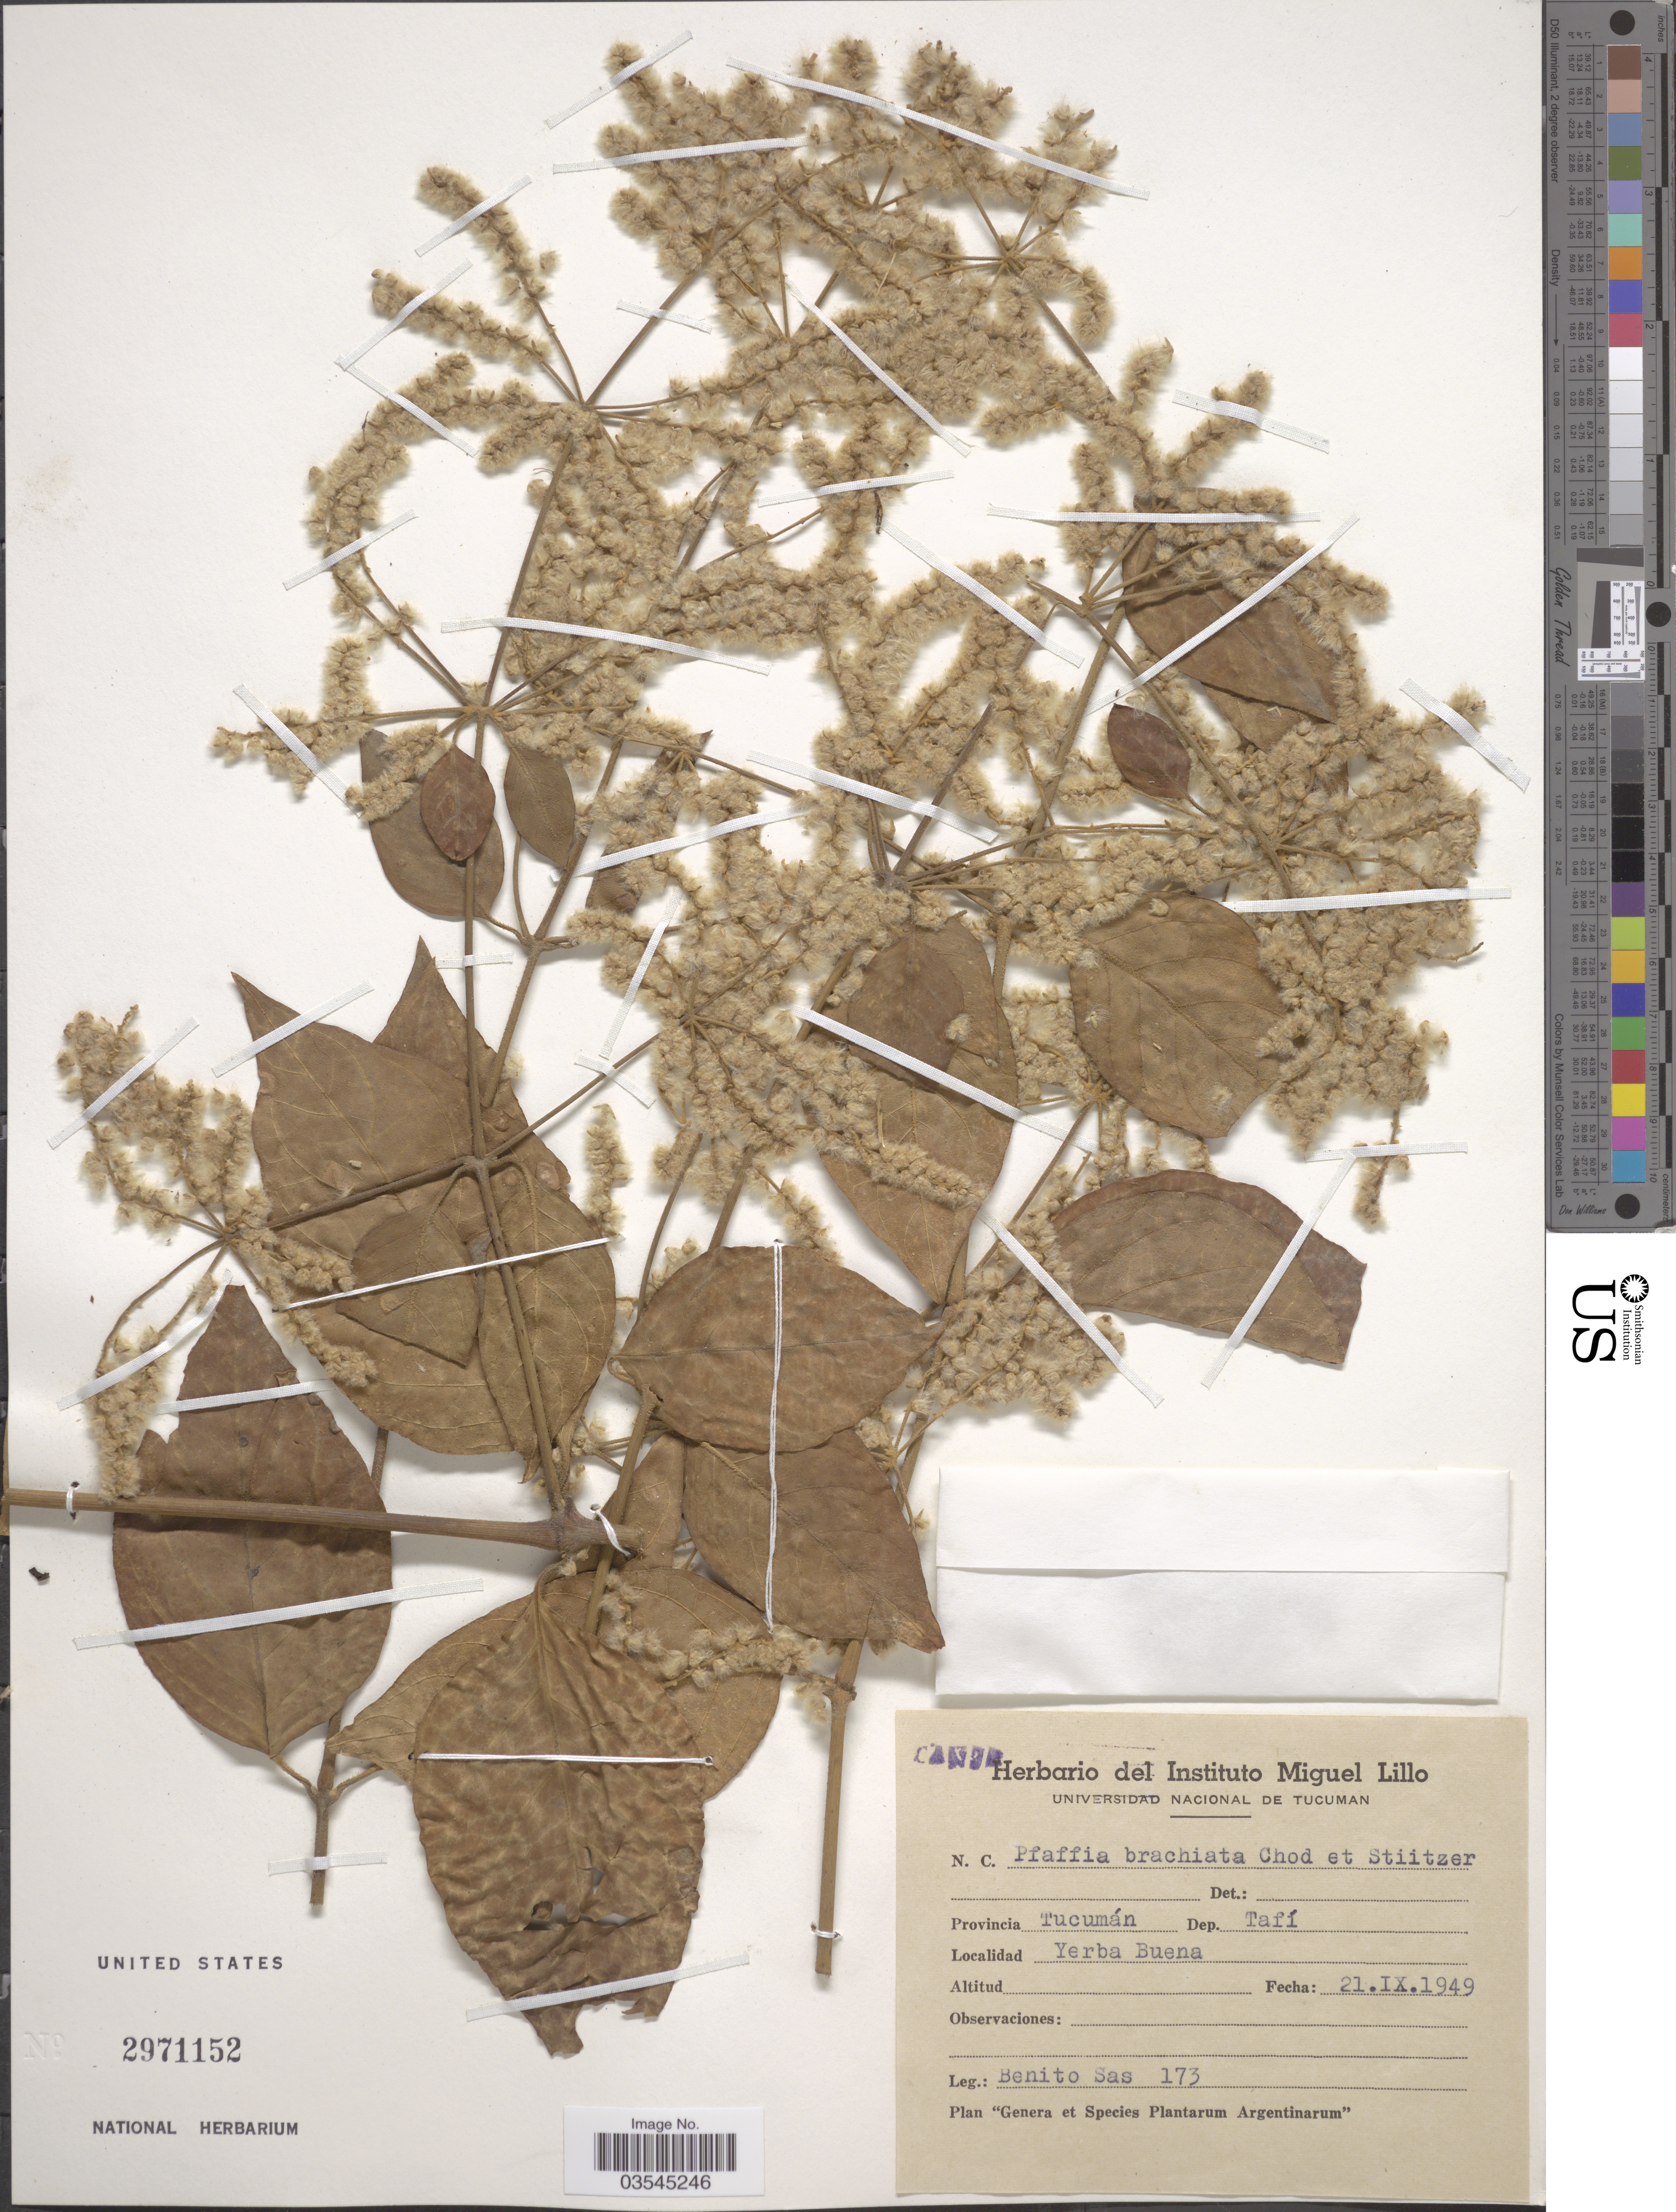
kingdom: Plantae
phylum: Tracheophyta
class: Magnoliopsida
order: Caryophyllales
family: Amaranthaceae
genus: Pfaffia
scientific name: Pfaffia brachiata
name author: Chodat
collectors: B. Sás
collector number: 173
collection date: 1949-09-21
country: Argentina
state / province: Tucuman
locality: Dep. Tafí. Yerba Buena.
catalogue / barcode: US 2971152